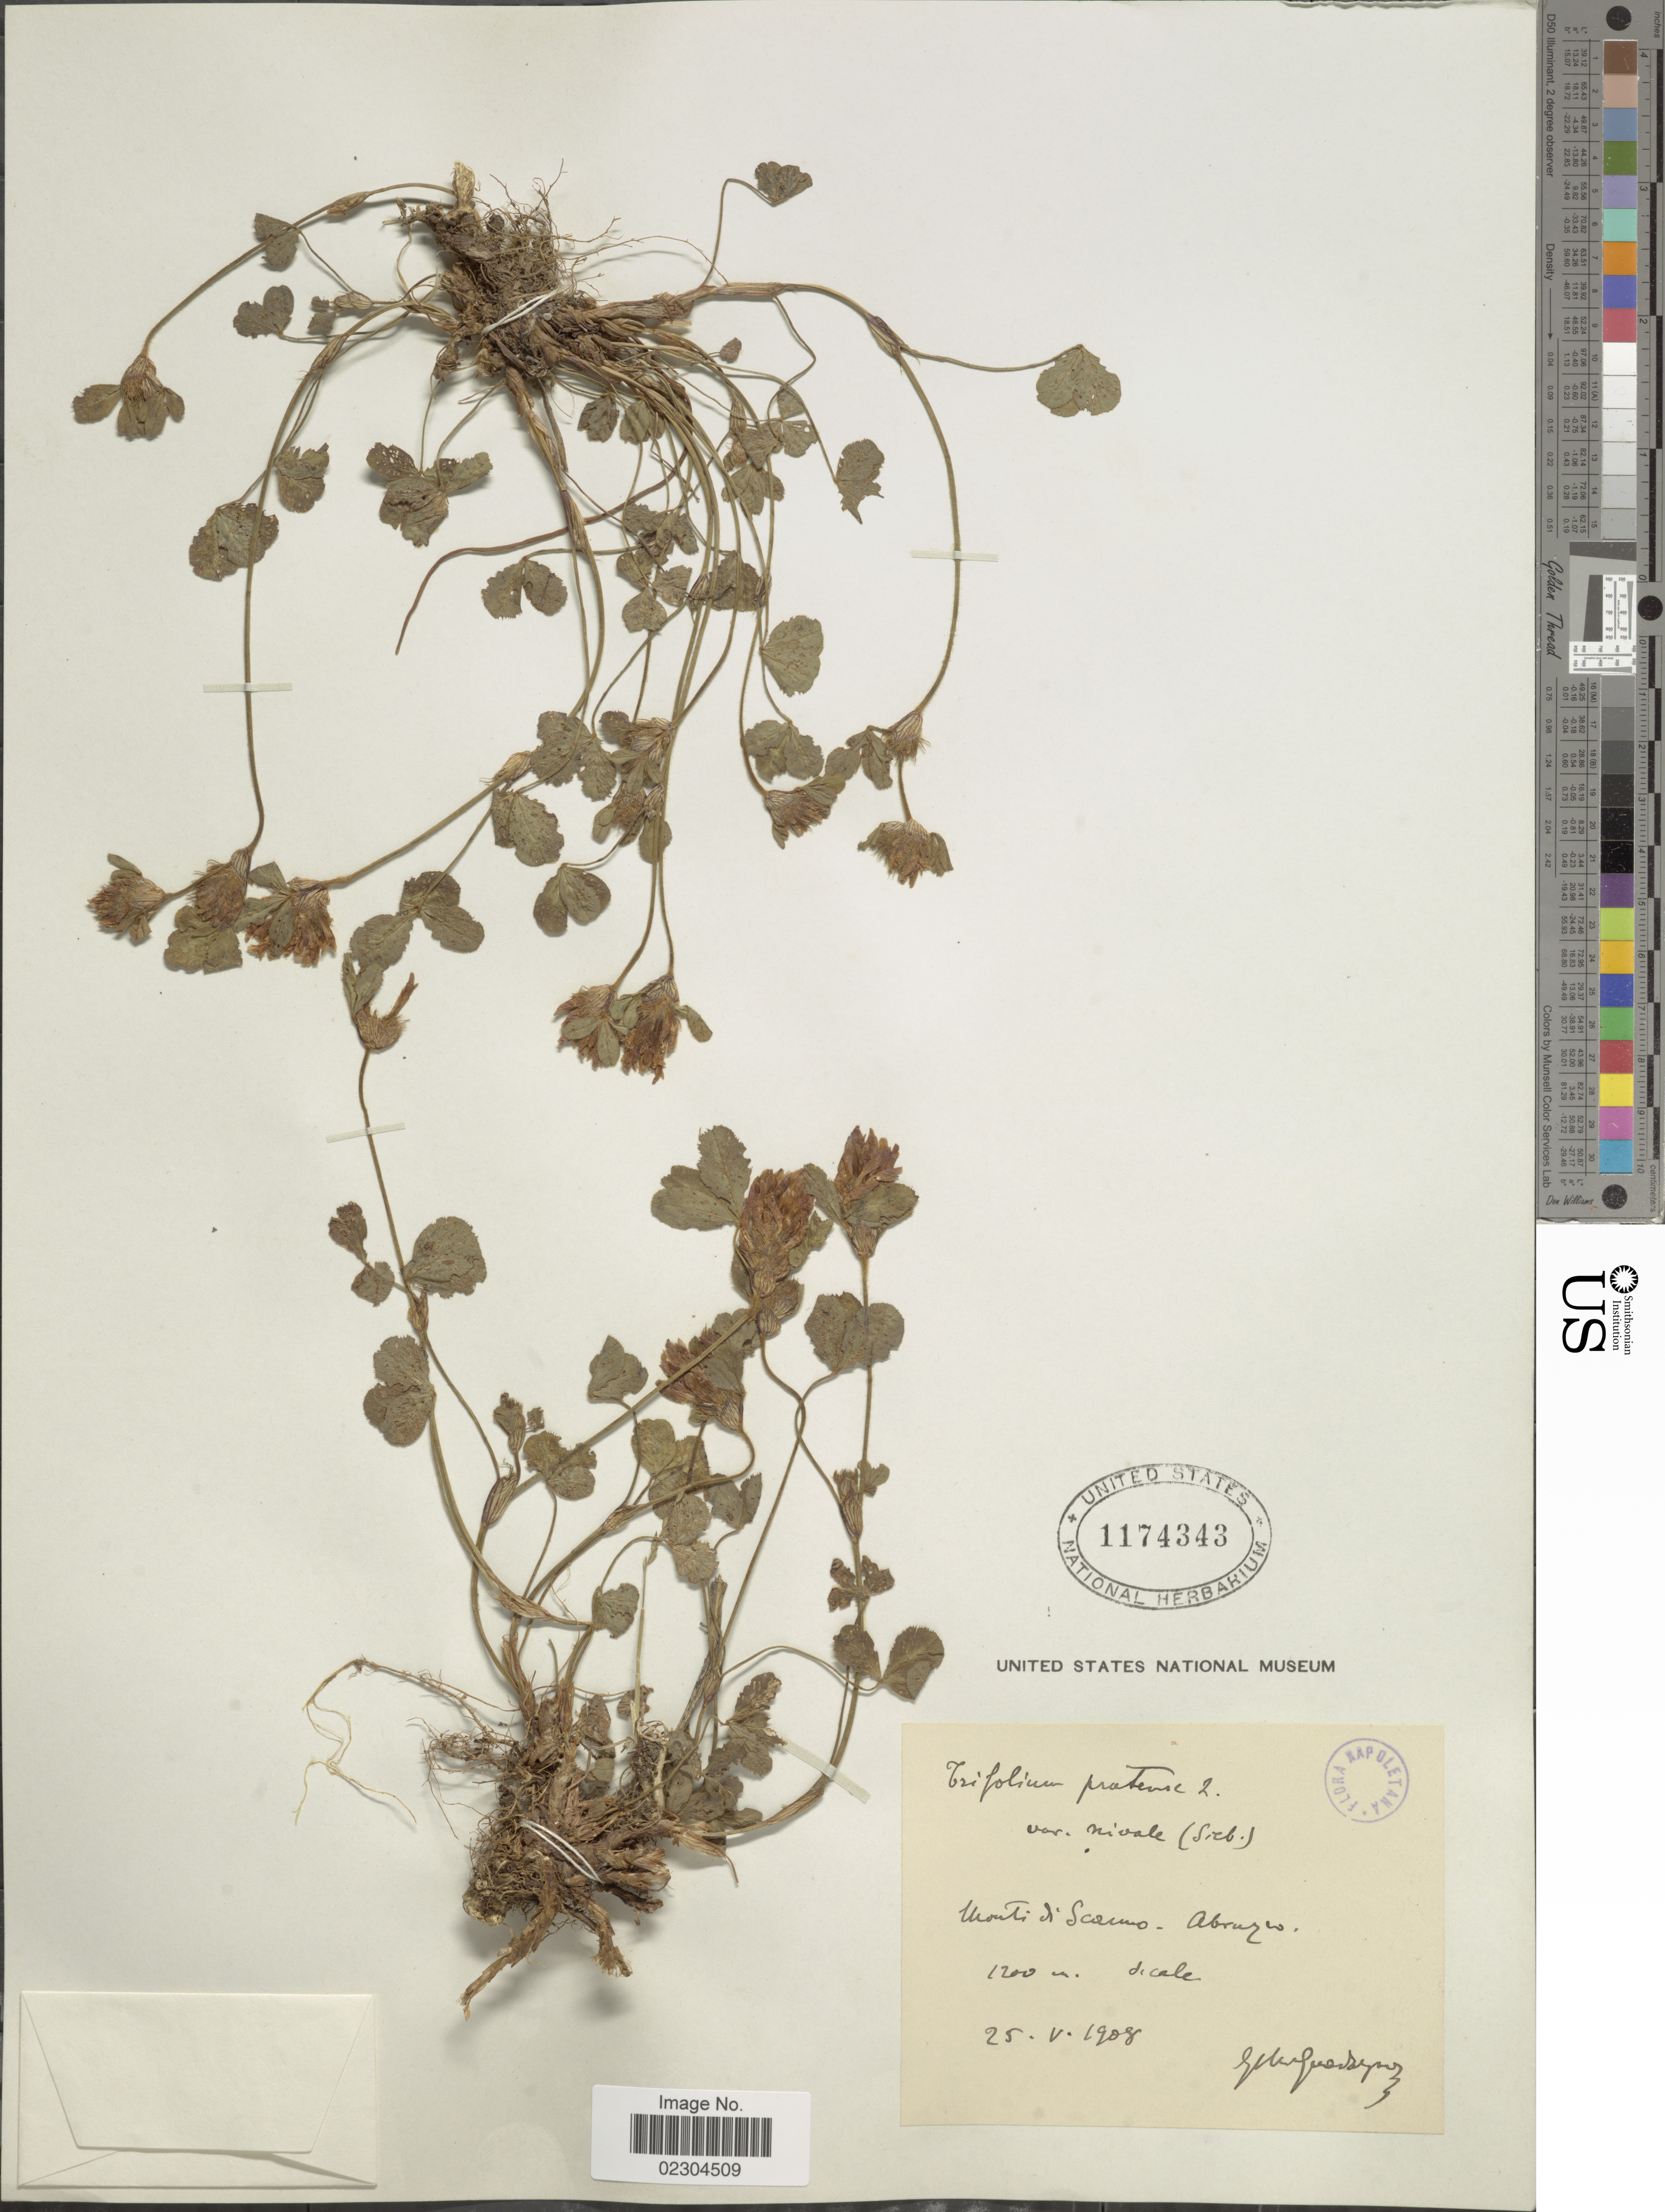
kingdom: Plantae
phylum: Tracheophyta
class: Magnoliopsida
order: Fabales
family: Fabaceae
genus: Trifolium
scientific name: Trifolium pratense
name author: L.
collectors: G. Guadagno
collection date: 1909-05-25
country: Italy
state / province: Abruzzo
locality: Monti di Scanno, Abruzzo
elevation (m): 1200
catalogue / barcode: US 1174343